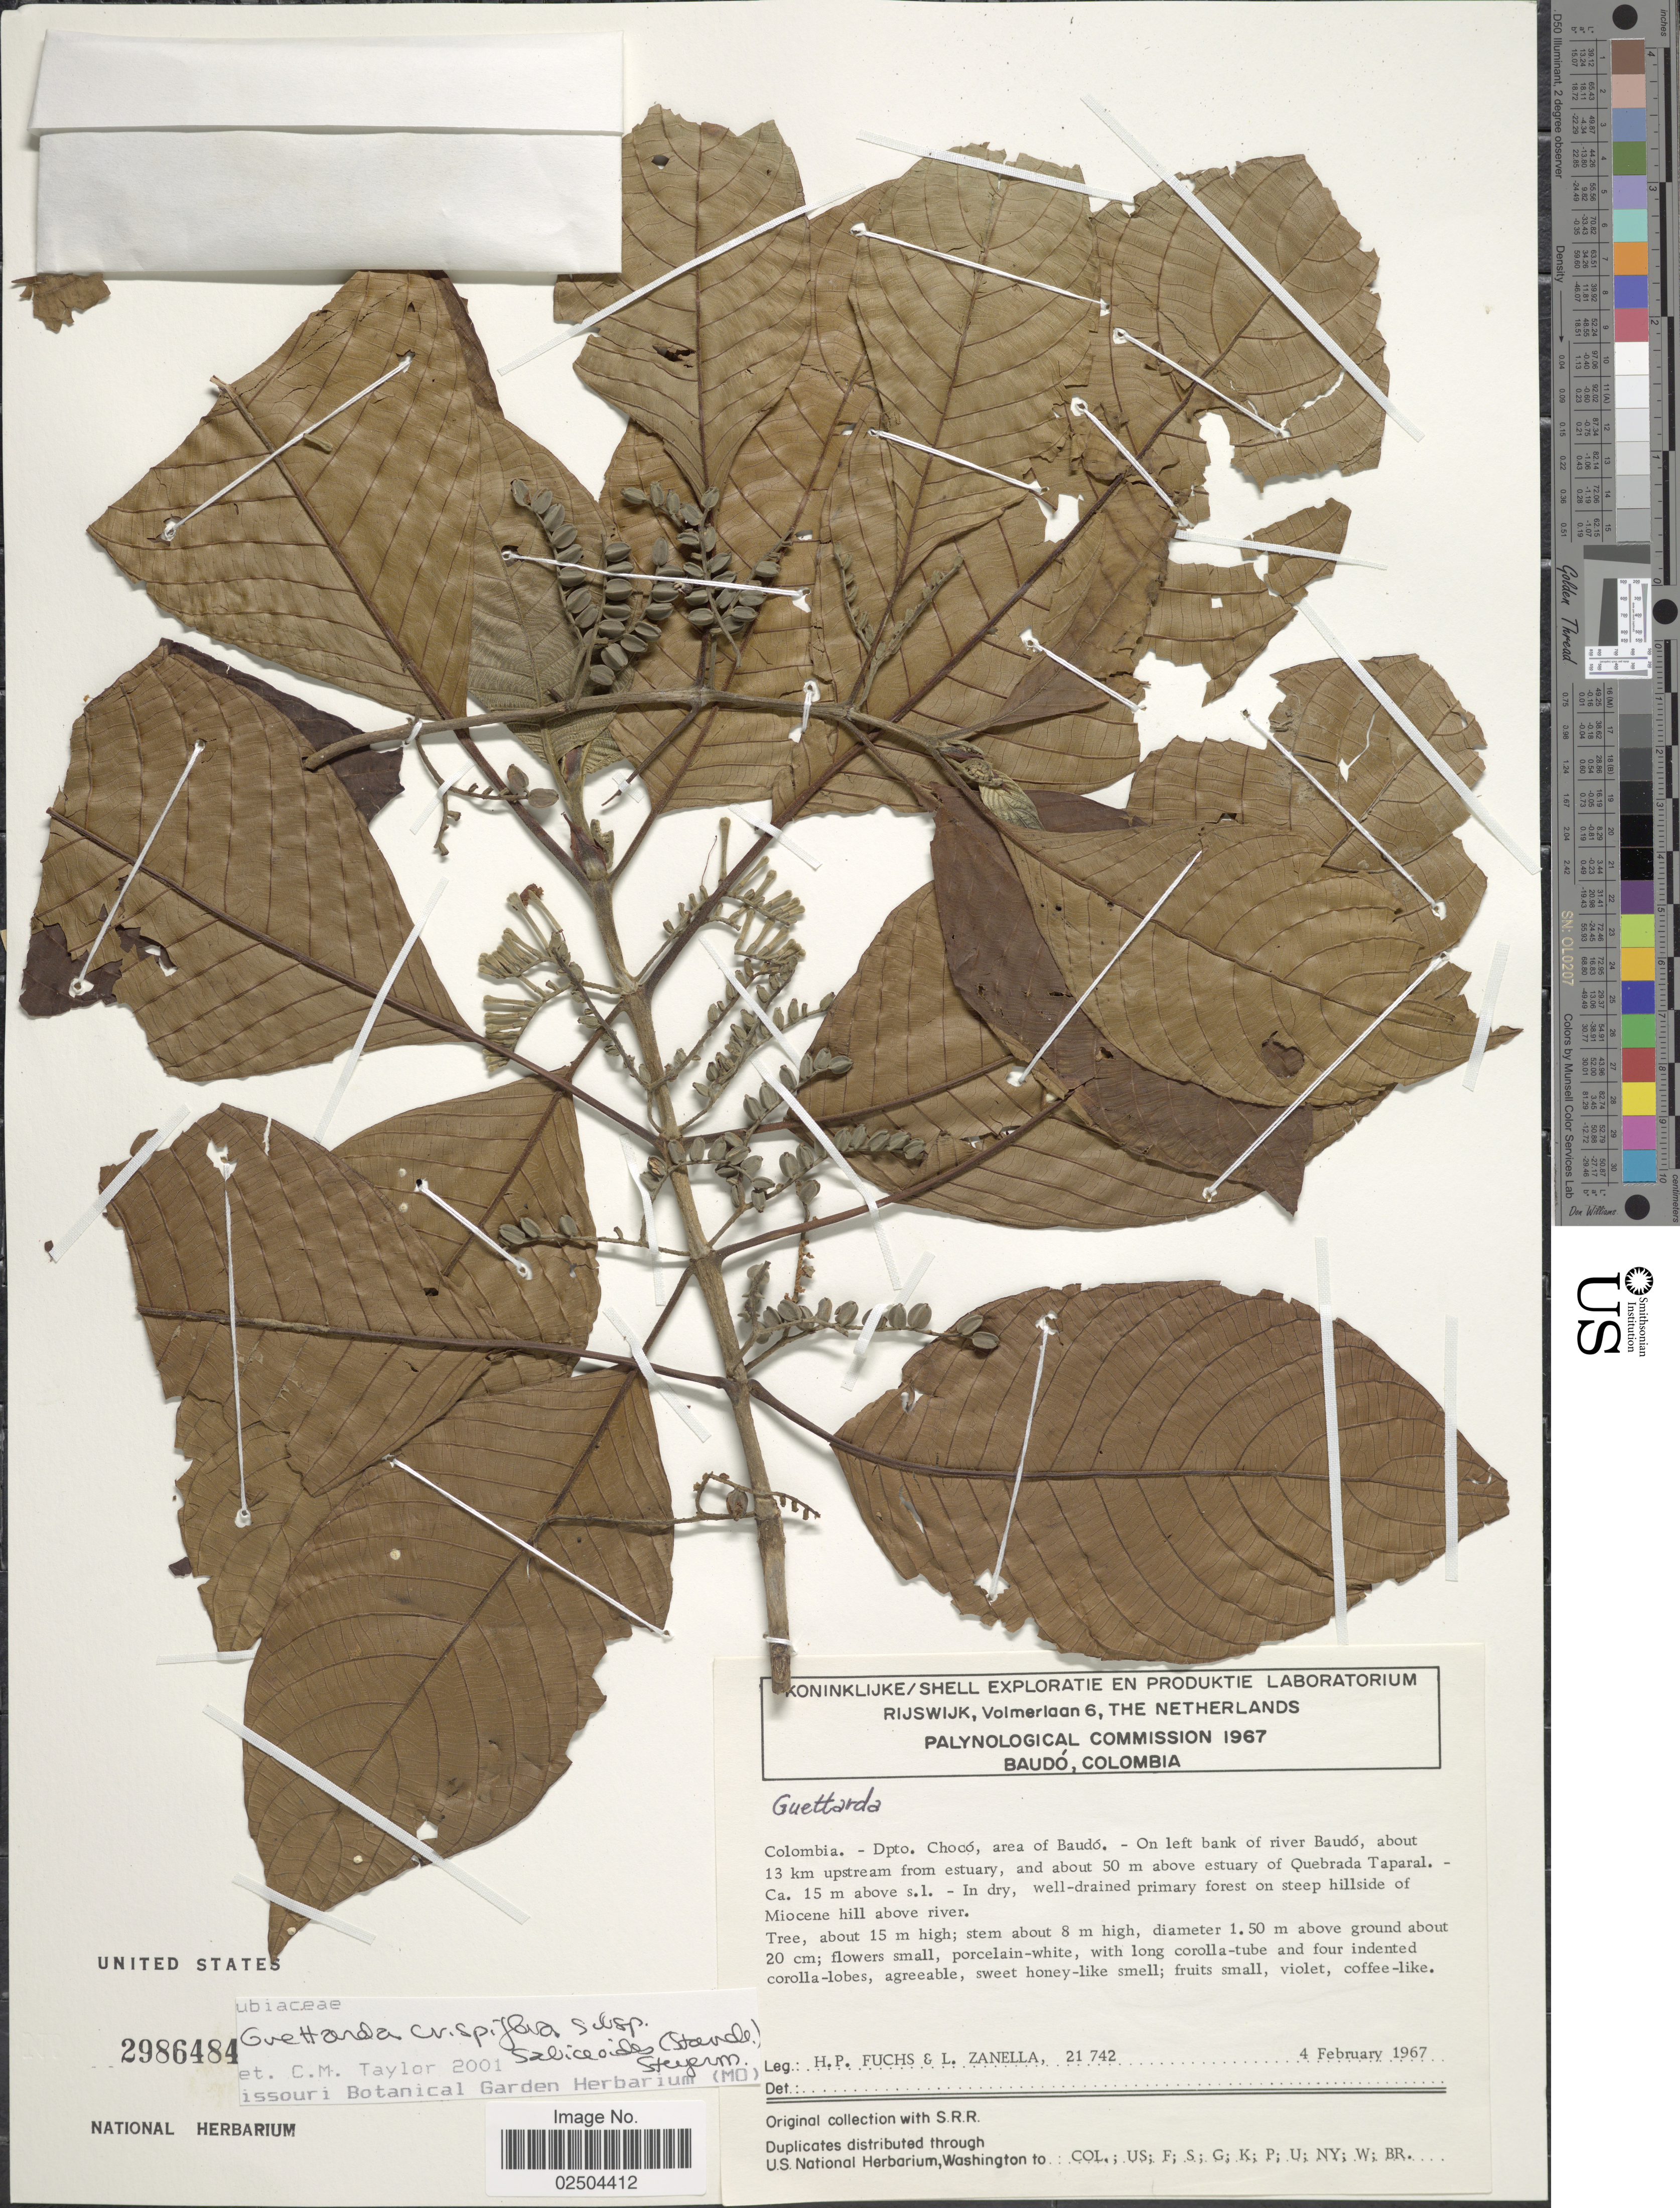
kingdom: Plantae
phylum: Tracheophyta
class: Magnoliopsida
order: Gentianales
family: Rubiaceae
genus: Guettarda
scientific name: Guettarda crispiflora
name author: Vahl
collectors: H. P. Fuchs & L. Zanella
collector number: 21742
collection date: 1967-02-04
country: Colombia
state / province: Chocó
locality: Colombia, Dpto. Choco, area of Baudo, On left bank of river Baudo, about 13 km upstream from estuary, and about 50 m above estuary of Quebrada Taparal 15 m above s.l.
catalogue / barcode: US 2986484